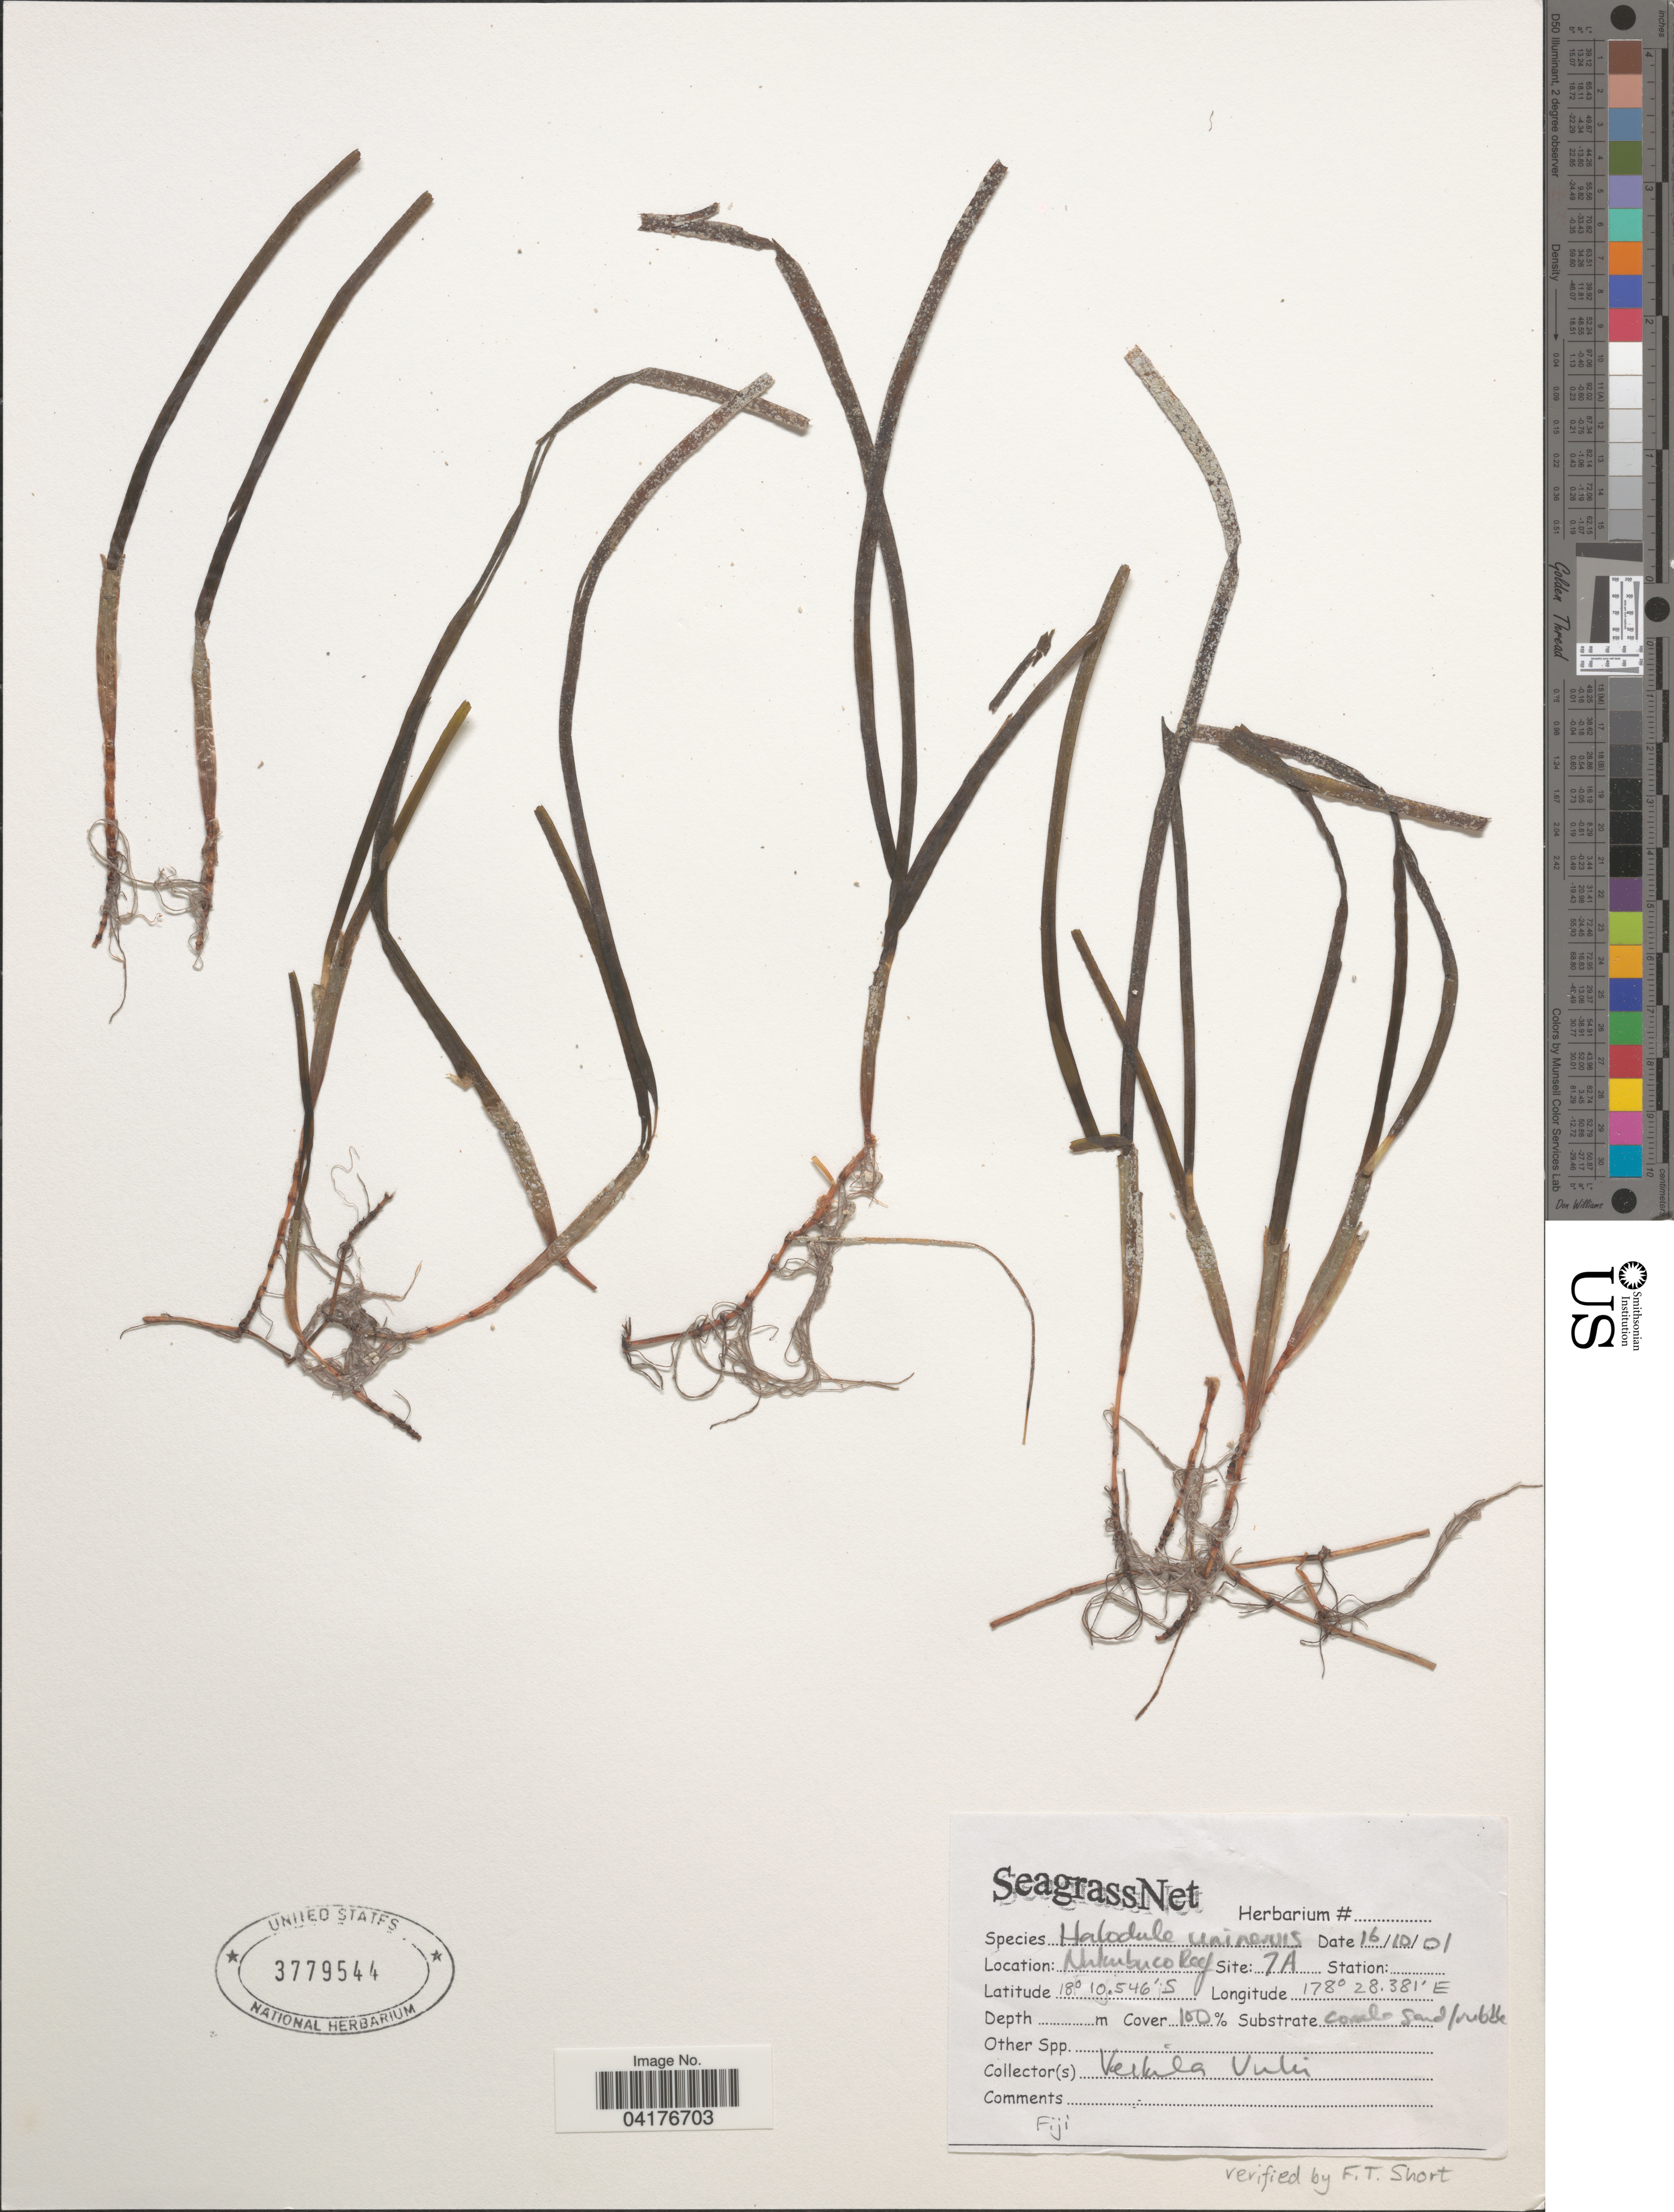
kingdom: Plantae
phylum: Tracheophyta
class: Liliopsida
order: Alismatales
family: Cymodoceaceae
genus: Halodule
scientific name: Halodule uninervis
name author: (Forssk.) Asch.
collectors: V. Vuki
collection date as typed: Transcribed d/m/y: 16/10/1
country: Fiji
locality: Nukubuco Reef. Site: 7A.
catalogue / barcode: US 3779544